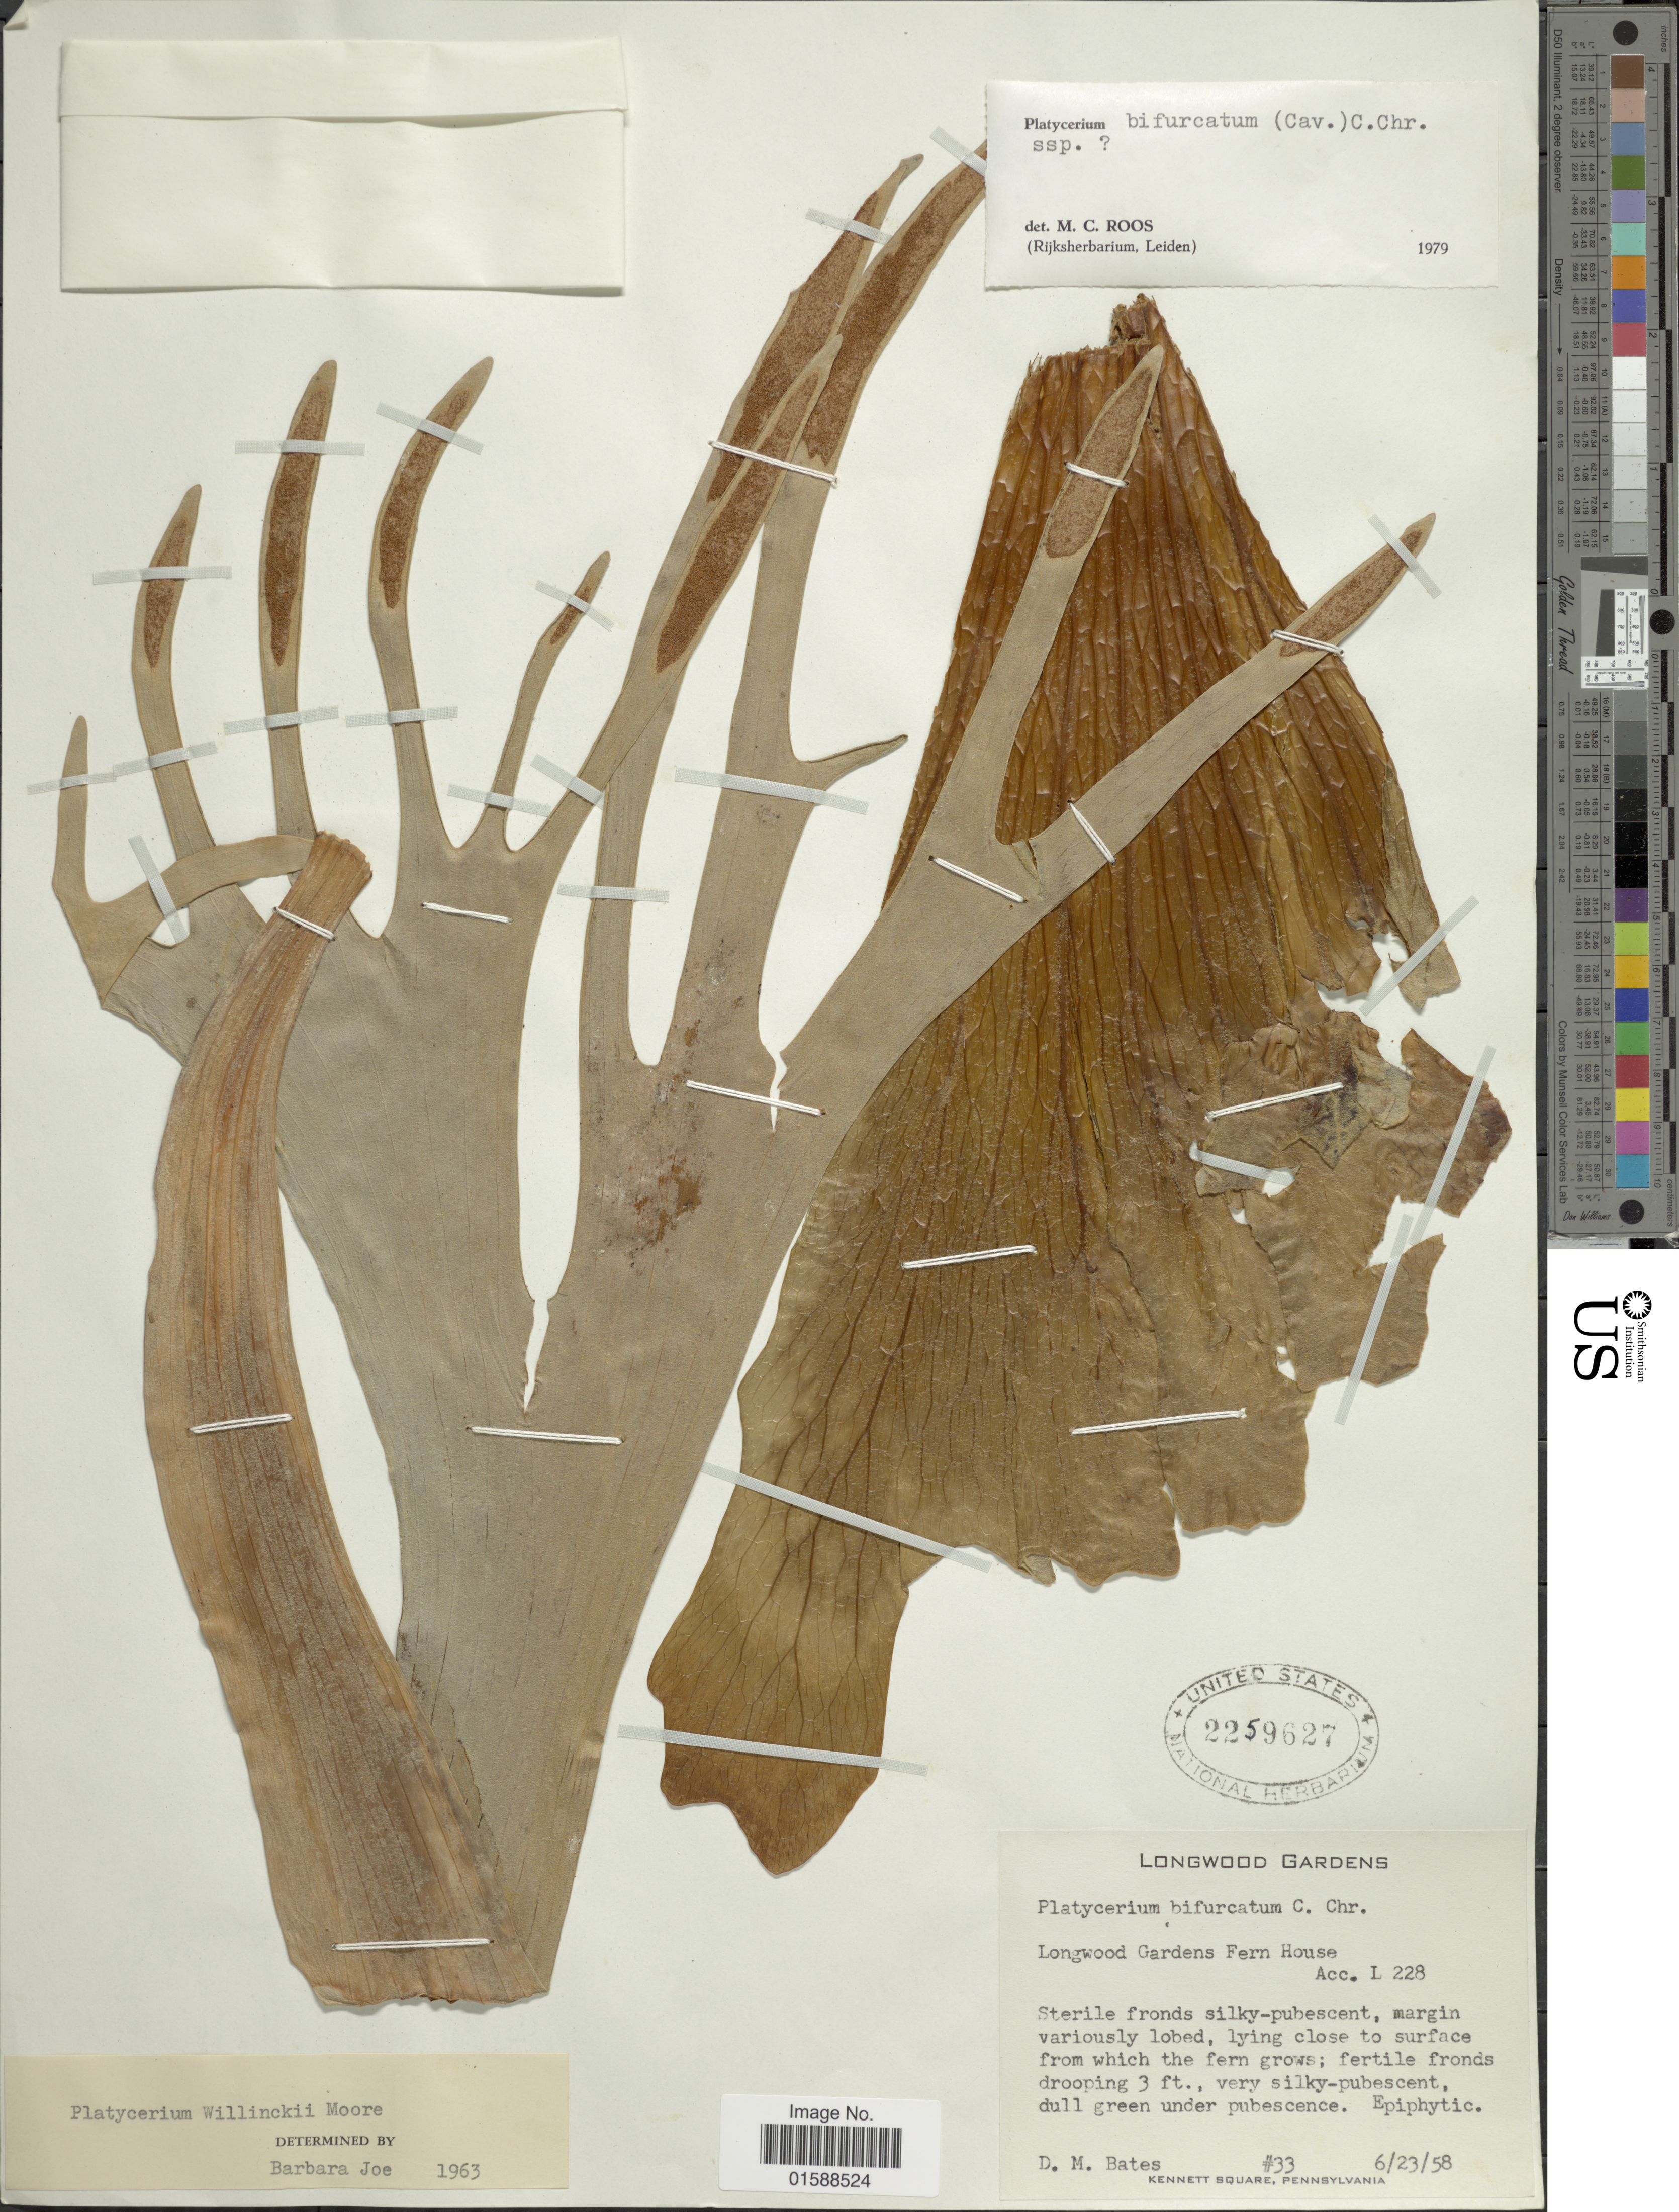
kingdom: Plantae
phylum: Tracheophyta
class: Polypodiopsida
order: Polypodiales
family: Polypodiaceae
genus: Platycerium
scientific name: Platycerium bifurcatum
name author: (Cav.) C. Chr.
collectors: D. M. Bates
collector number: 33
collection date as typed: Transcribed d/m/y: 23/6/58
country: United States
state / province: Pennsylvania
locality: Longwood Gardens Fern House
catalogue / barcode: US 2259627